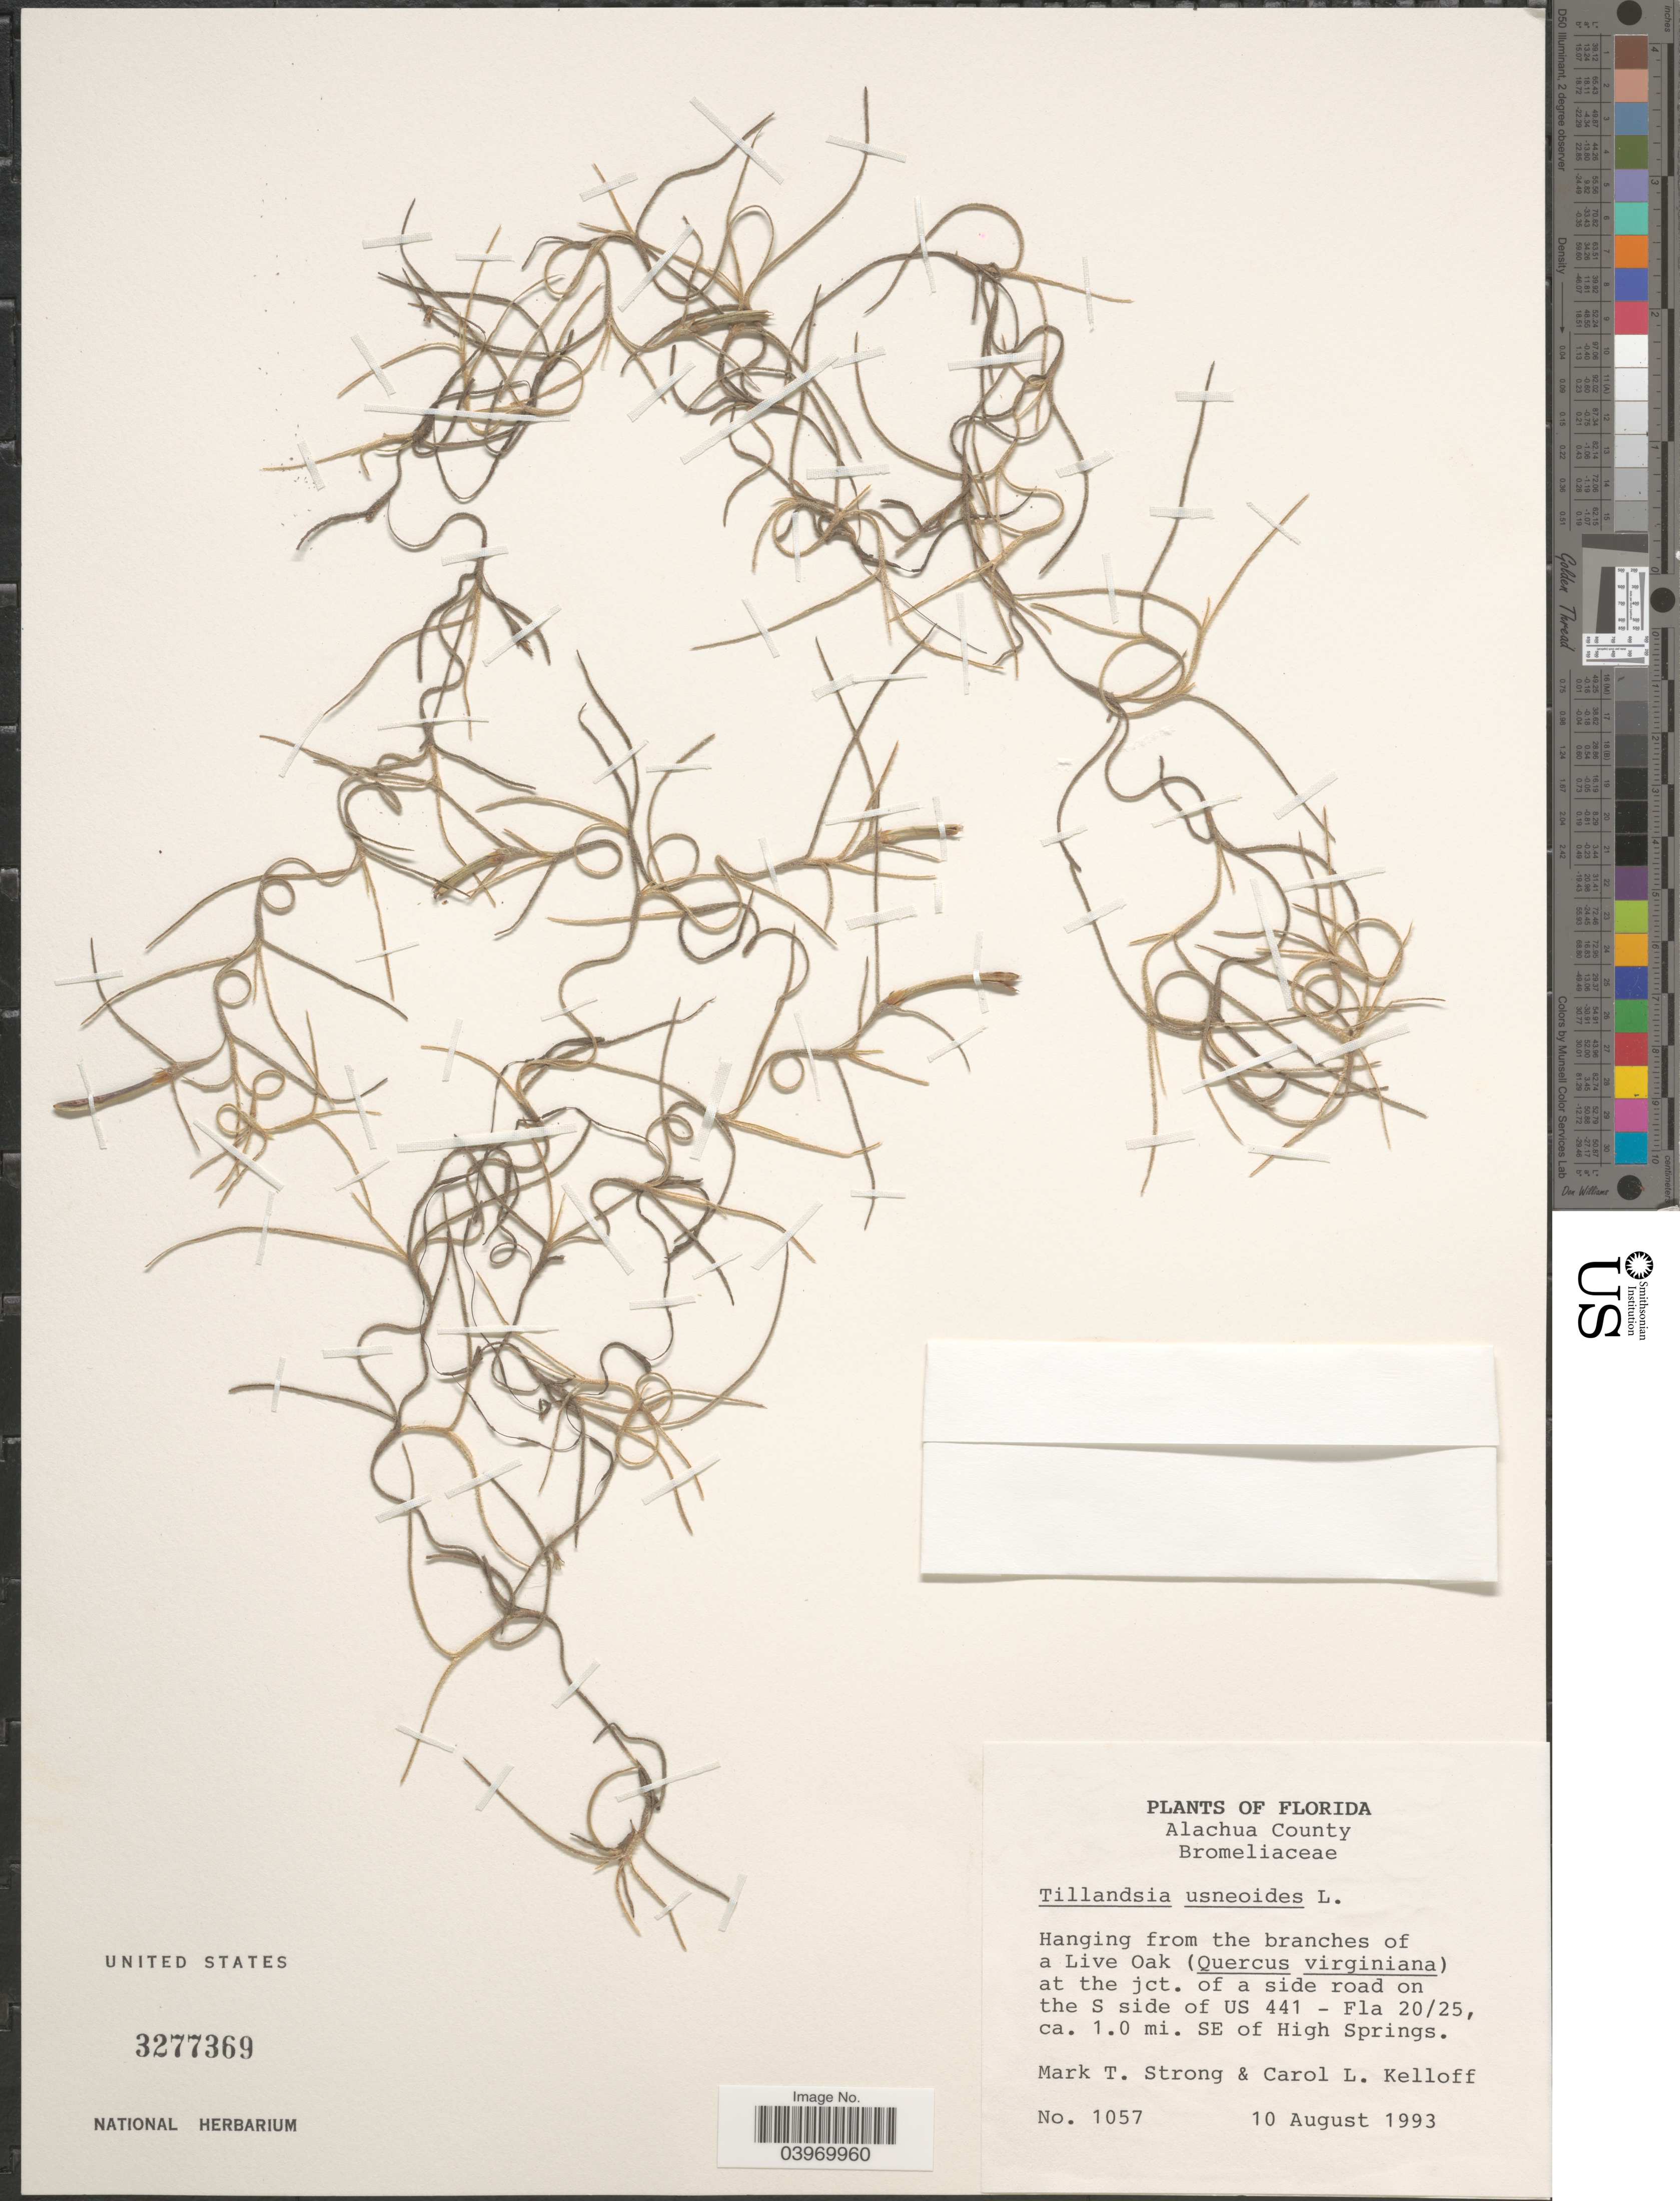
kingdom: Plantae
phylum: Tracheophyta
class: Liliopsida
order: Poales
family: Bromeliaceae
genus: Tillandsia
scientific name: Tillandsia usneoides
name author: (L.) L.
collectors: M. T. Strong & C. L. Kelloff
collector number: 1057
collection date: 1993-08-10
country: United States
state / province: Florida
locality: Alachua County. Hanging from the branches of a Live Oak at the jct. of a side road on the S side of US 441 - Fla 20/25, ca. 1.0 mi. SE of High Springs.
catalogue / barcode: US 3277369